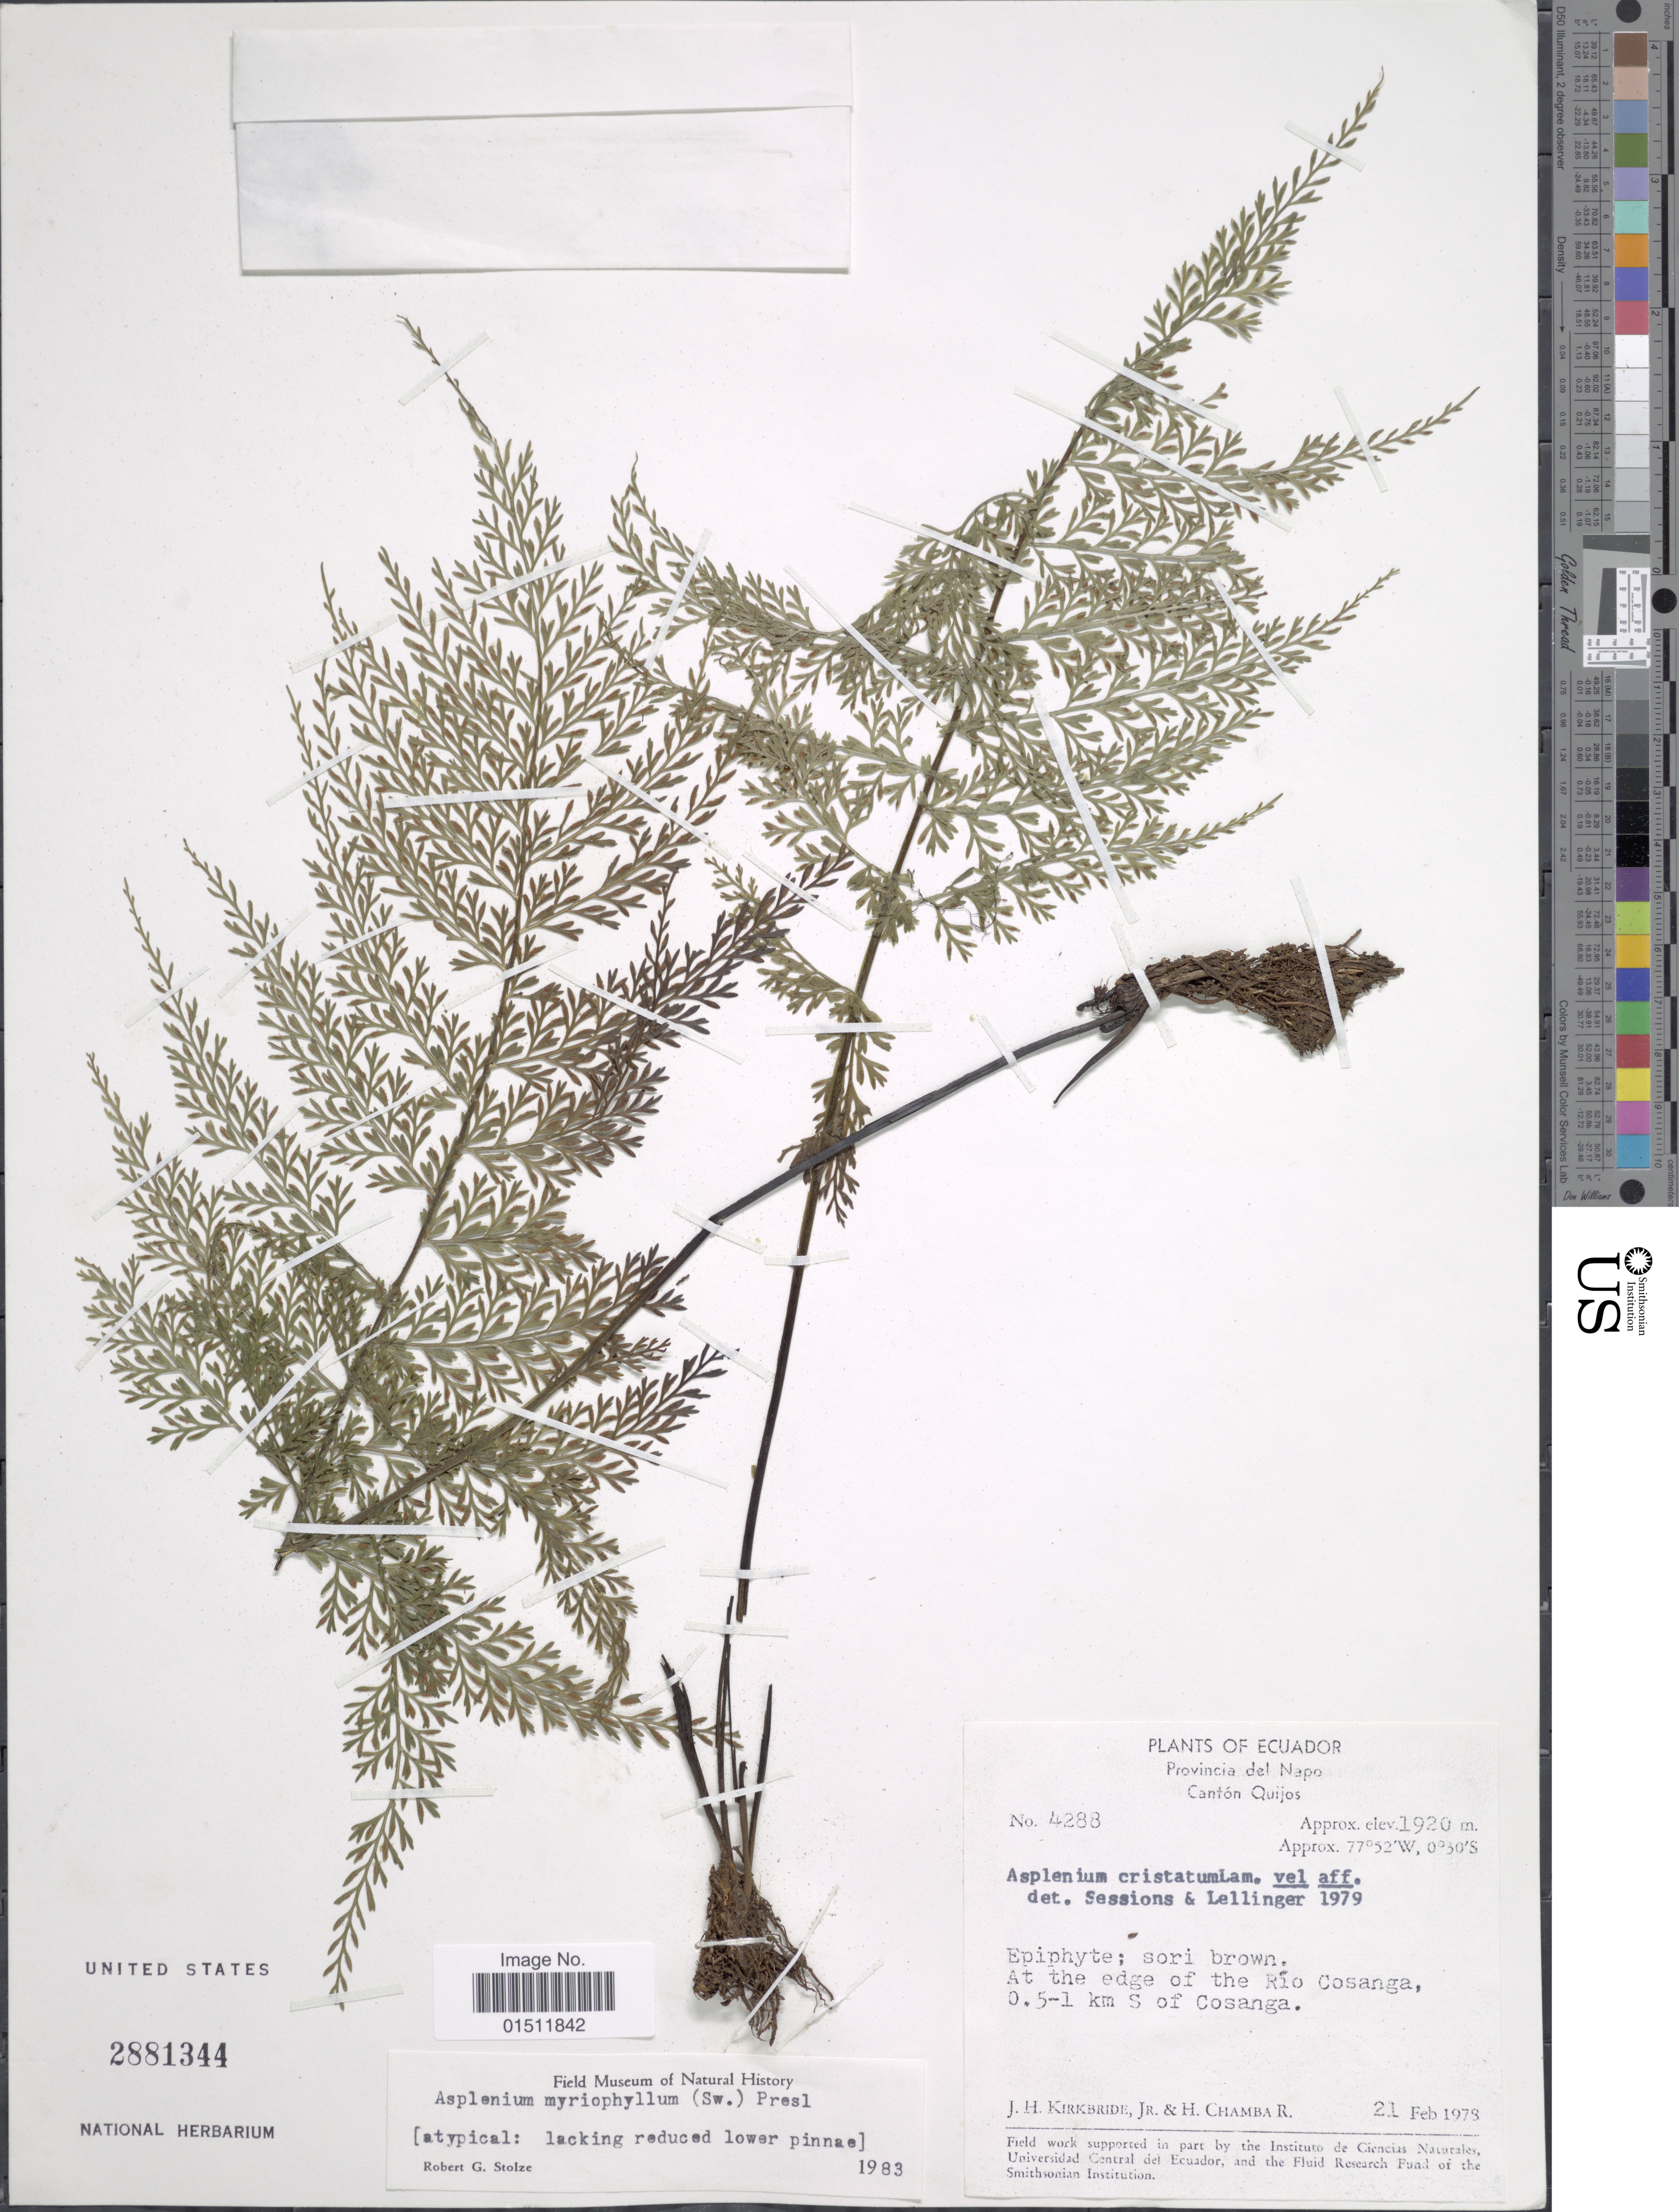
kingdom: Plantae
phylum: Tracheophyta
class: Polypodiopsida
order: Polypodiales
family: Aspleniaceae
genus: Asplenium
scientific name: Asplenium myriophyllum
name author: (Sw.) C. Presl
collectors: J. H. Kirkbride & H. Chamba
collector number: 4288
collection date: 1973-02-21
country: Ecuador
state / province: Napo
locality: Canton Quijos, at the edge of the Rio Cosanga, 0.5-1 km S of Cosanga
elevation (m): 1920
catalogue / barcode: US 2881344